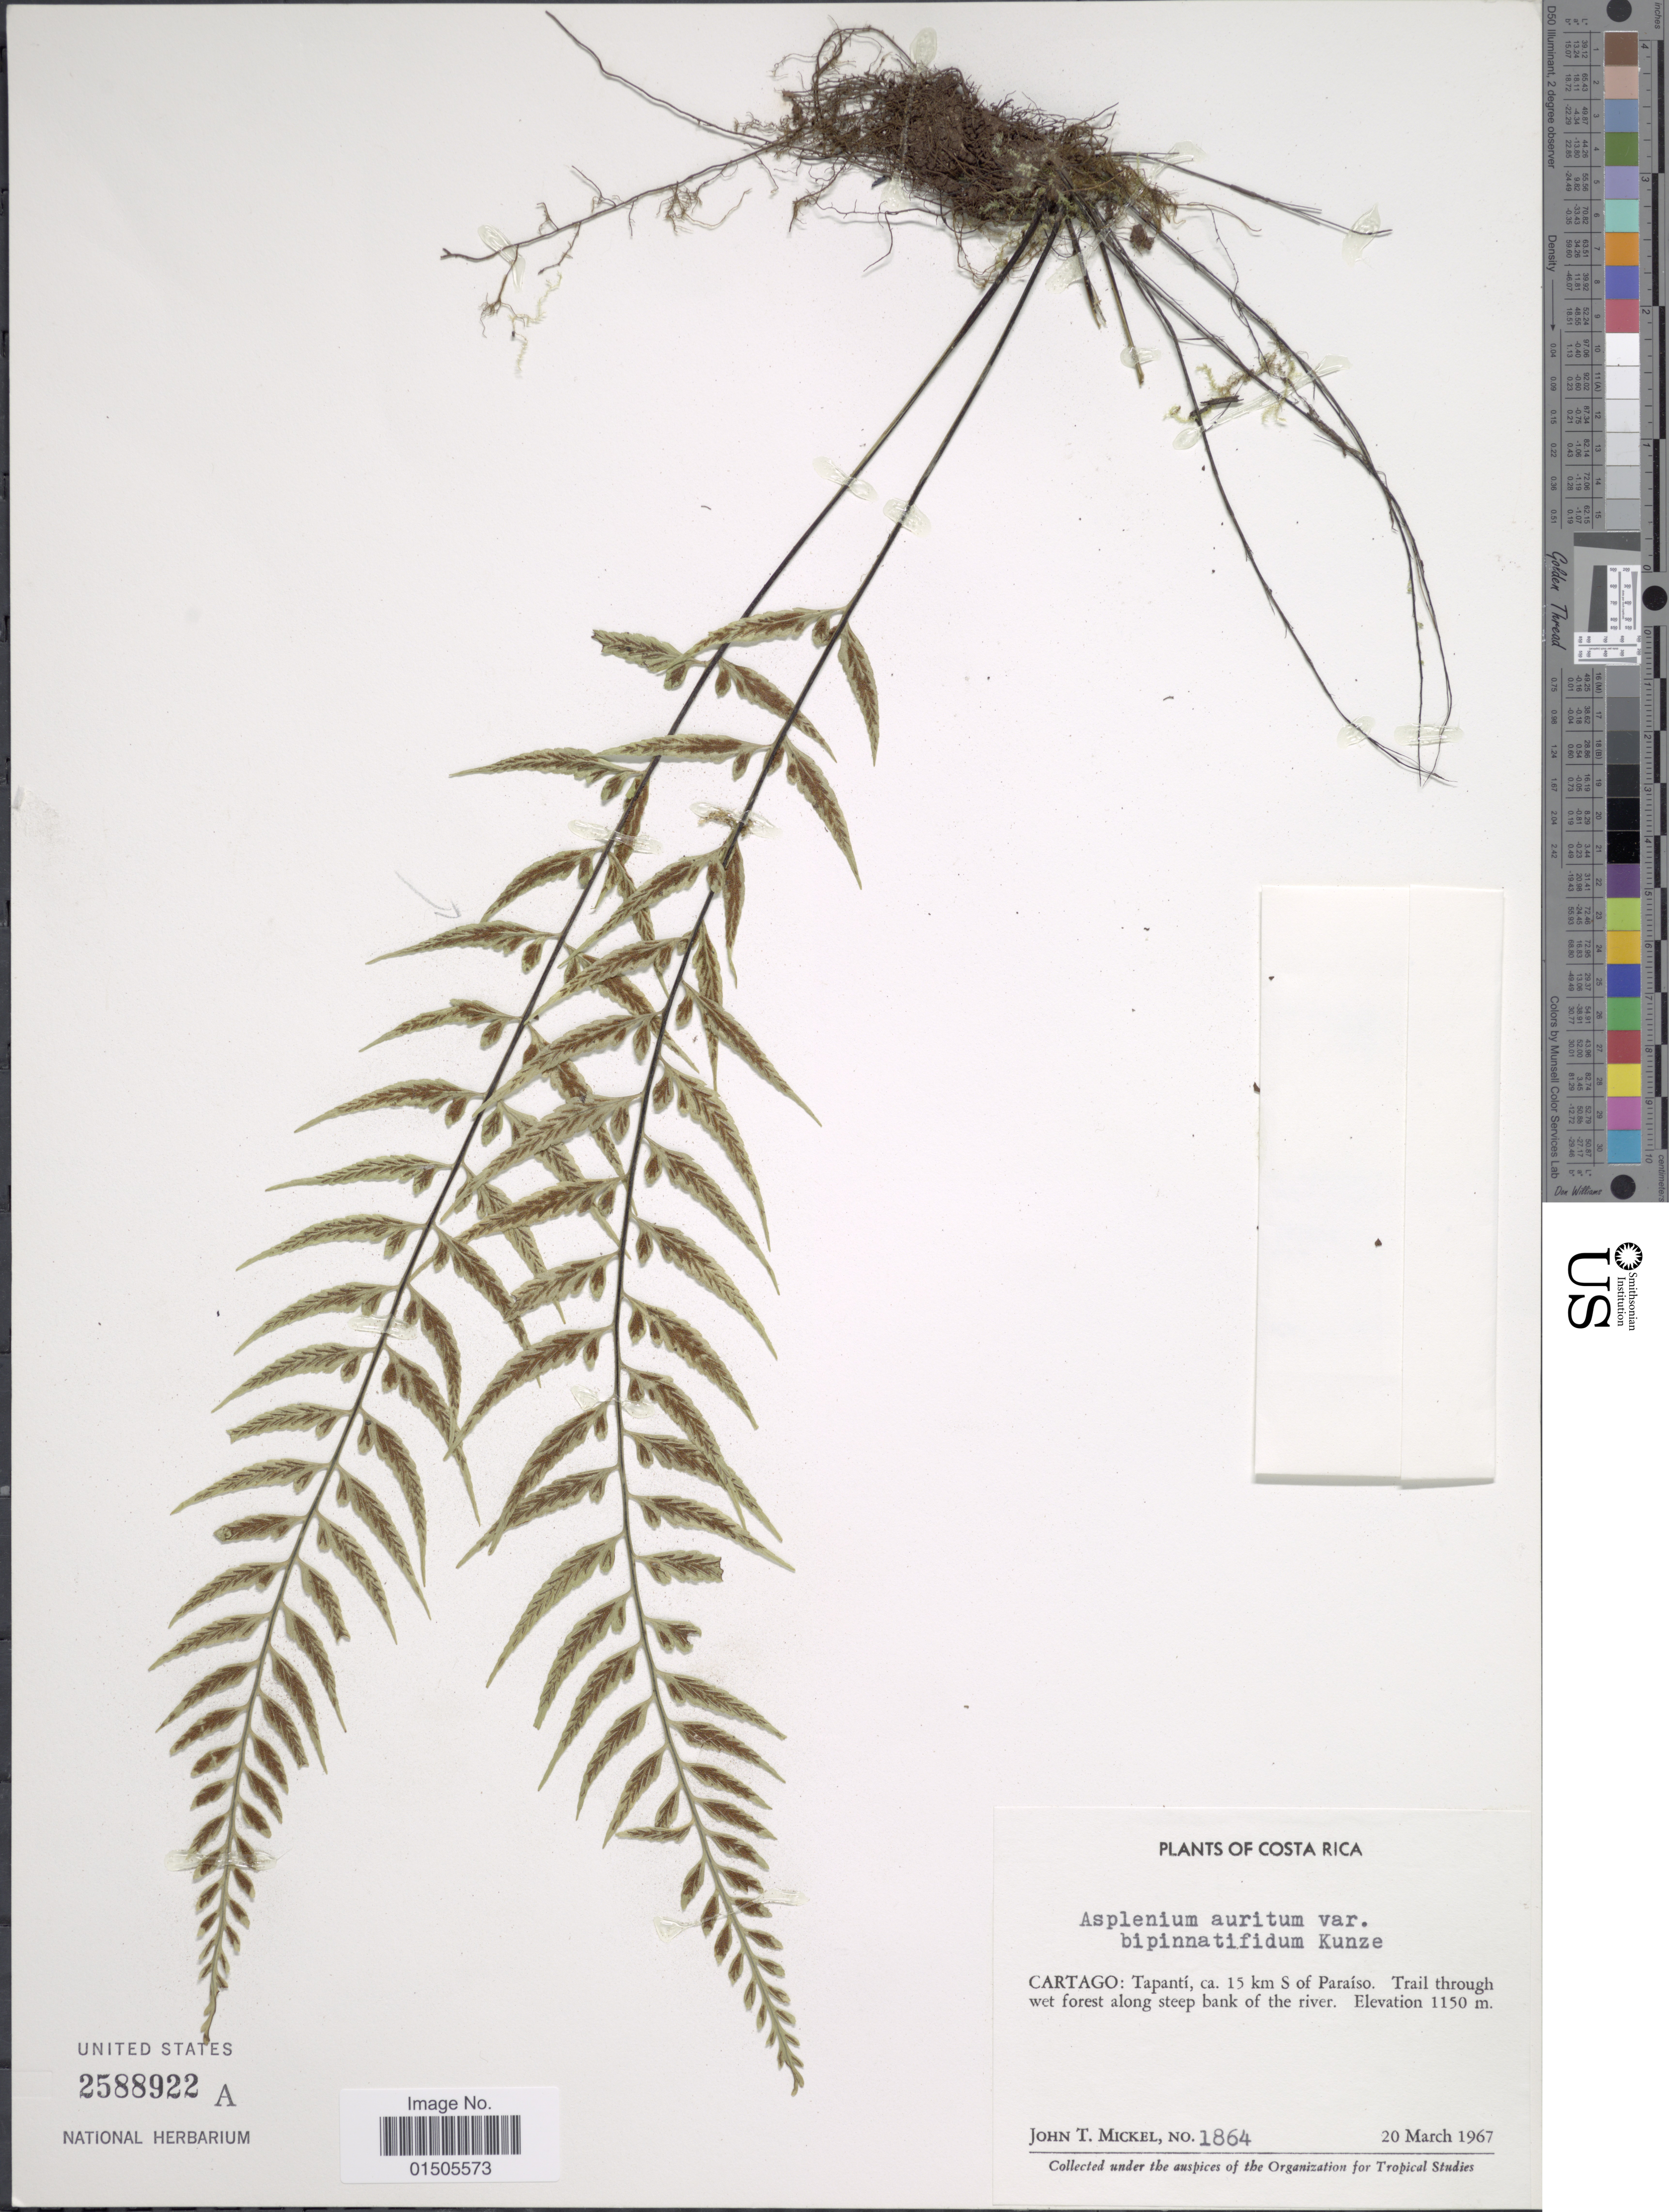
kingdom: Plantae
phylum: Tracheophyta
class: Polypodiopsida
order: Polypodiales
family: Aspleniaceae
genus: Asplenium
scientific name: Asplenium auritum var. bipinnatifidum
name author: Kunze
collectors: J. T. Mickel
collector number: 1864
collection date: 1967-03-20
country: Costa Rica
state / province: Cartago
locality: Tapanti, ca. 15 km S of Paraiso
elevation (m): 1150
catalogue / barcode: US 2588922A